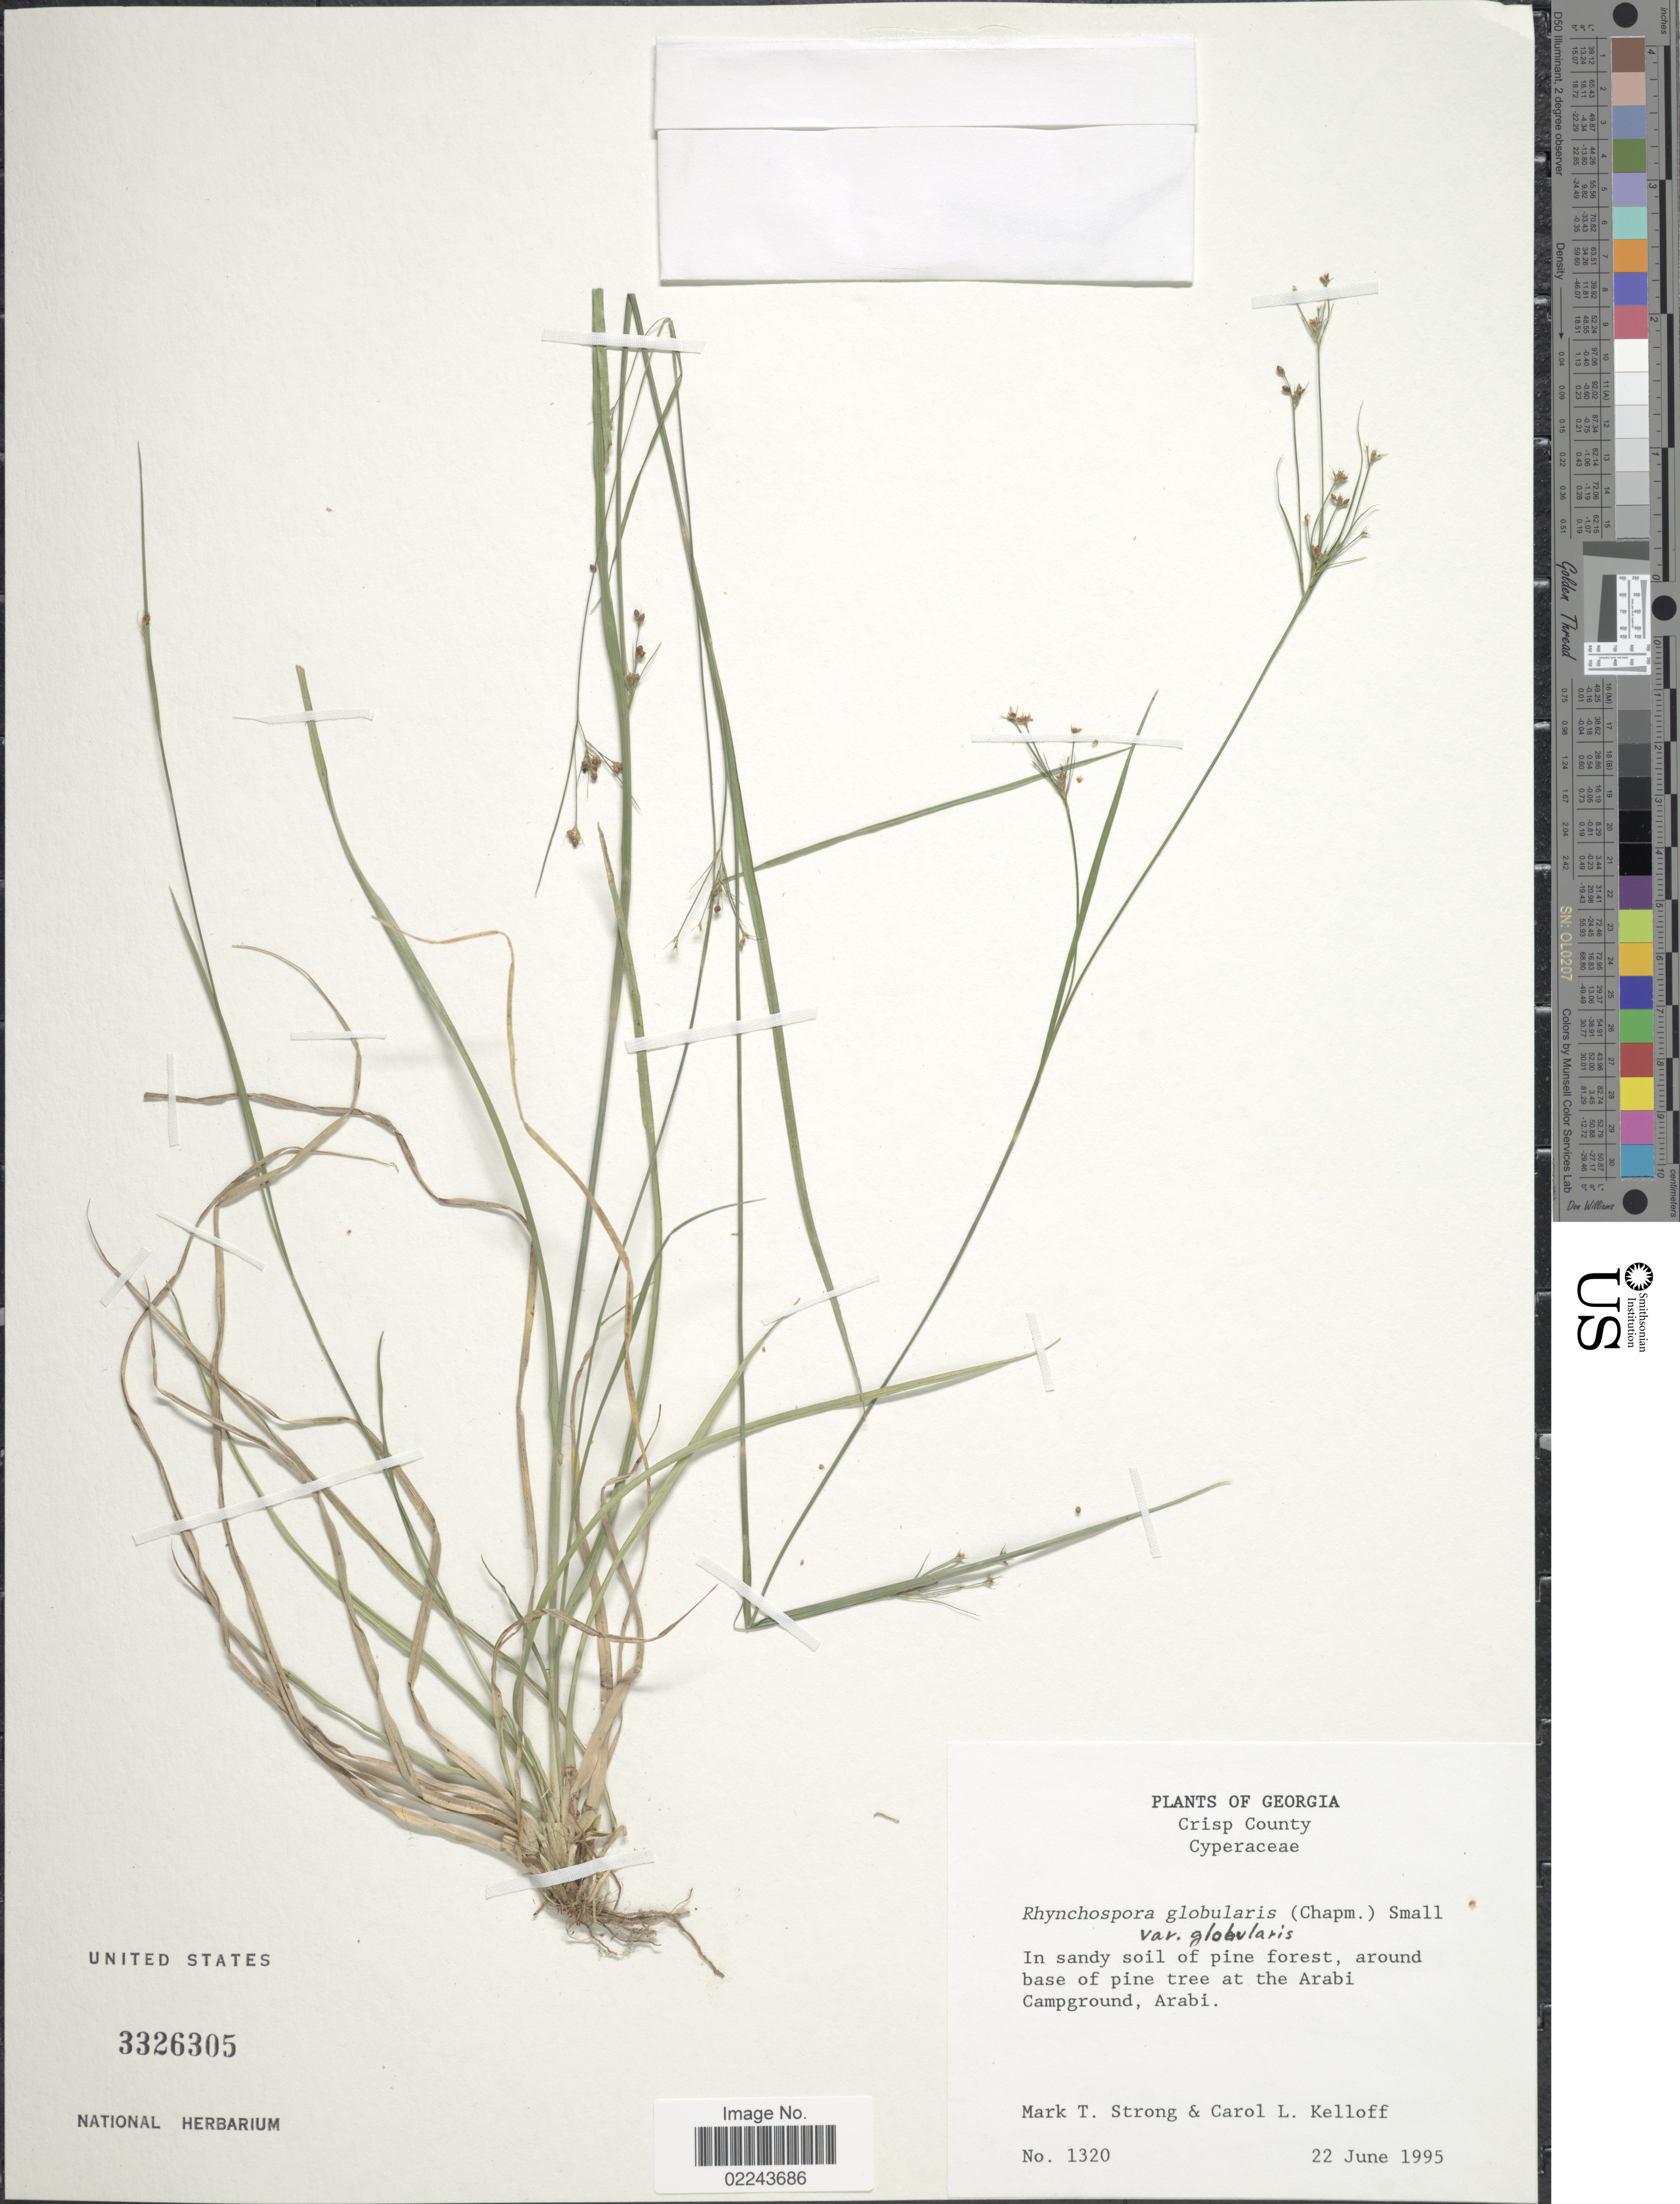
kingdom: Plantae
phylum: Tracheophyta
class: Liliopsida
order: Poales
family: Cyperaceae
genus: Rhynchospora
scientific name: Rhynchospora globularis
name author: (Chapm.) Small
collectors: M. T. Strong & C. L. Kelloff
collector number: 1320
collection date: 1995-06-22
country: United States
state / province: Georgia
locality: Crisp County, Arabi Campground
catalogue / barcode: US 3326305